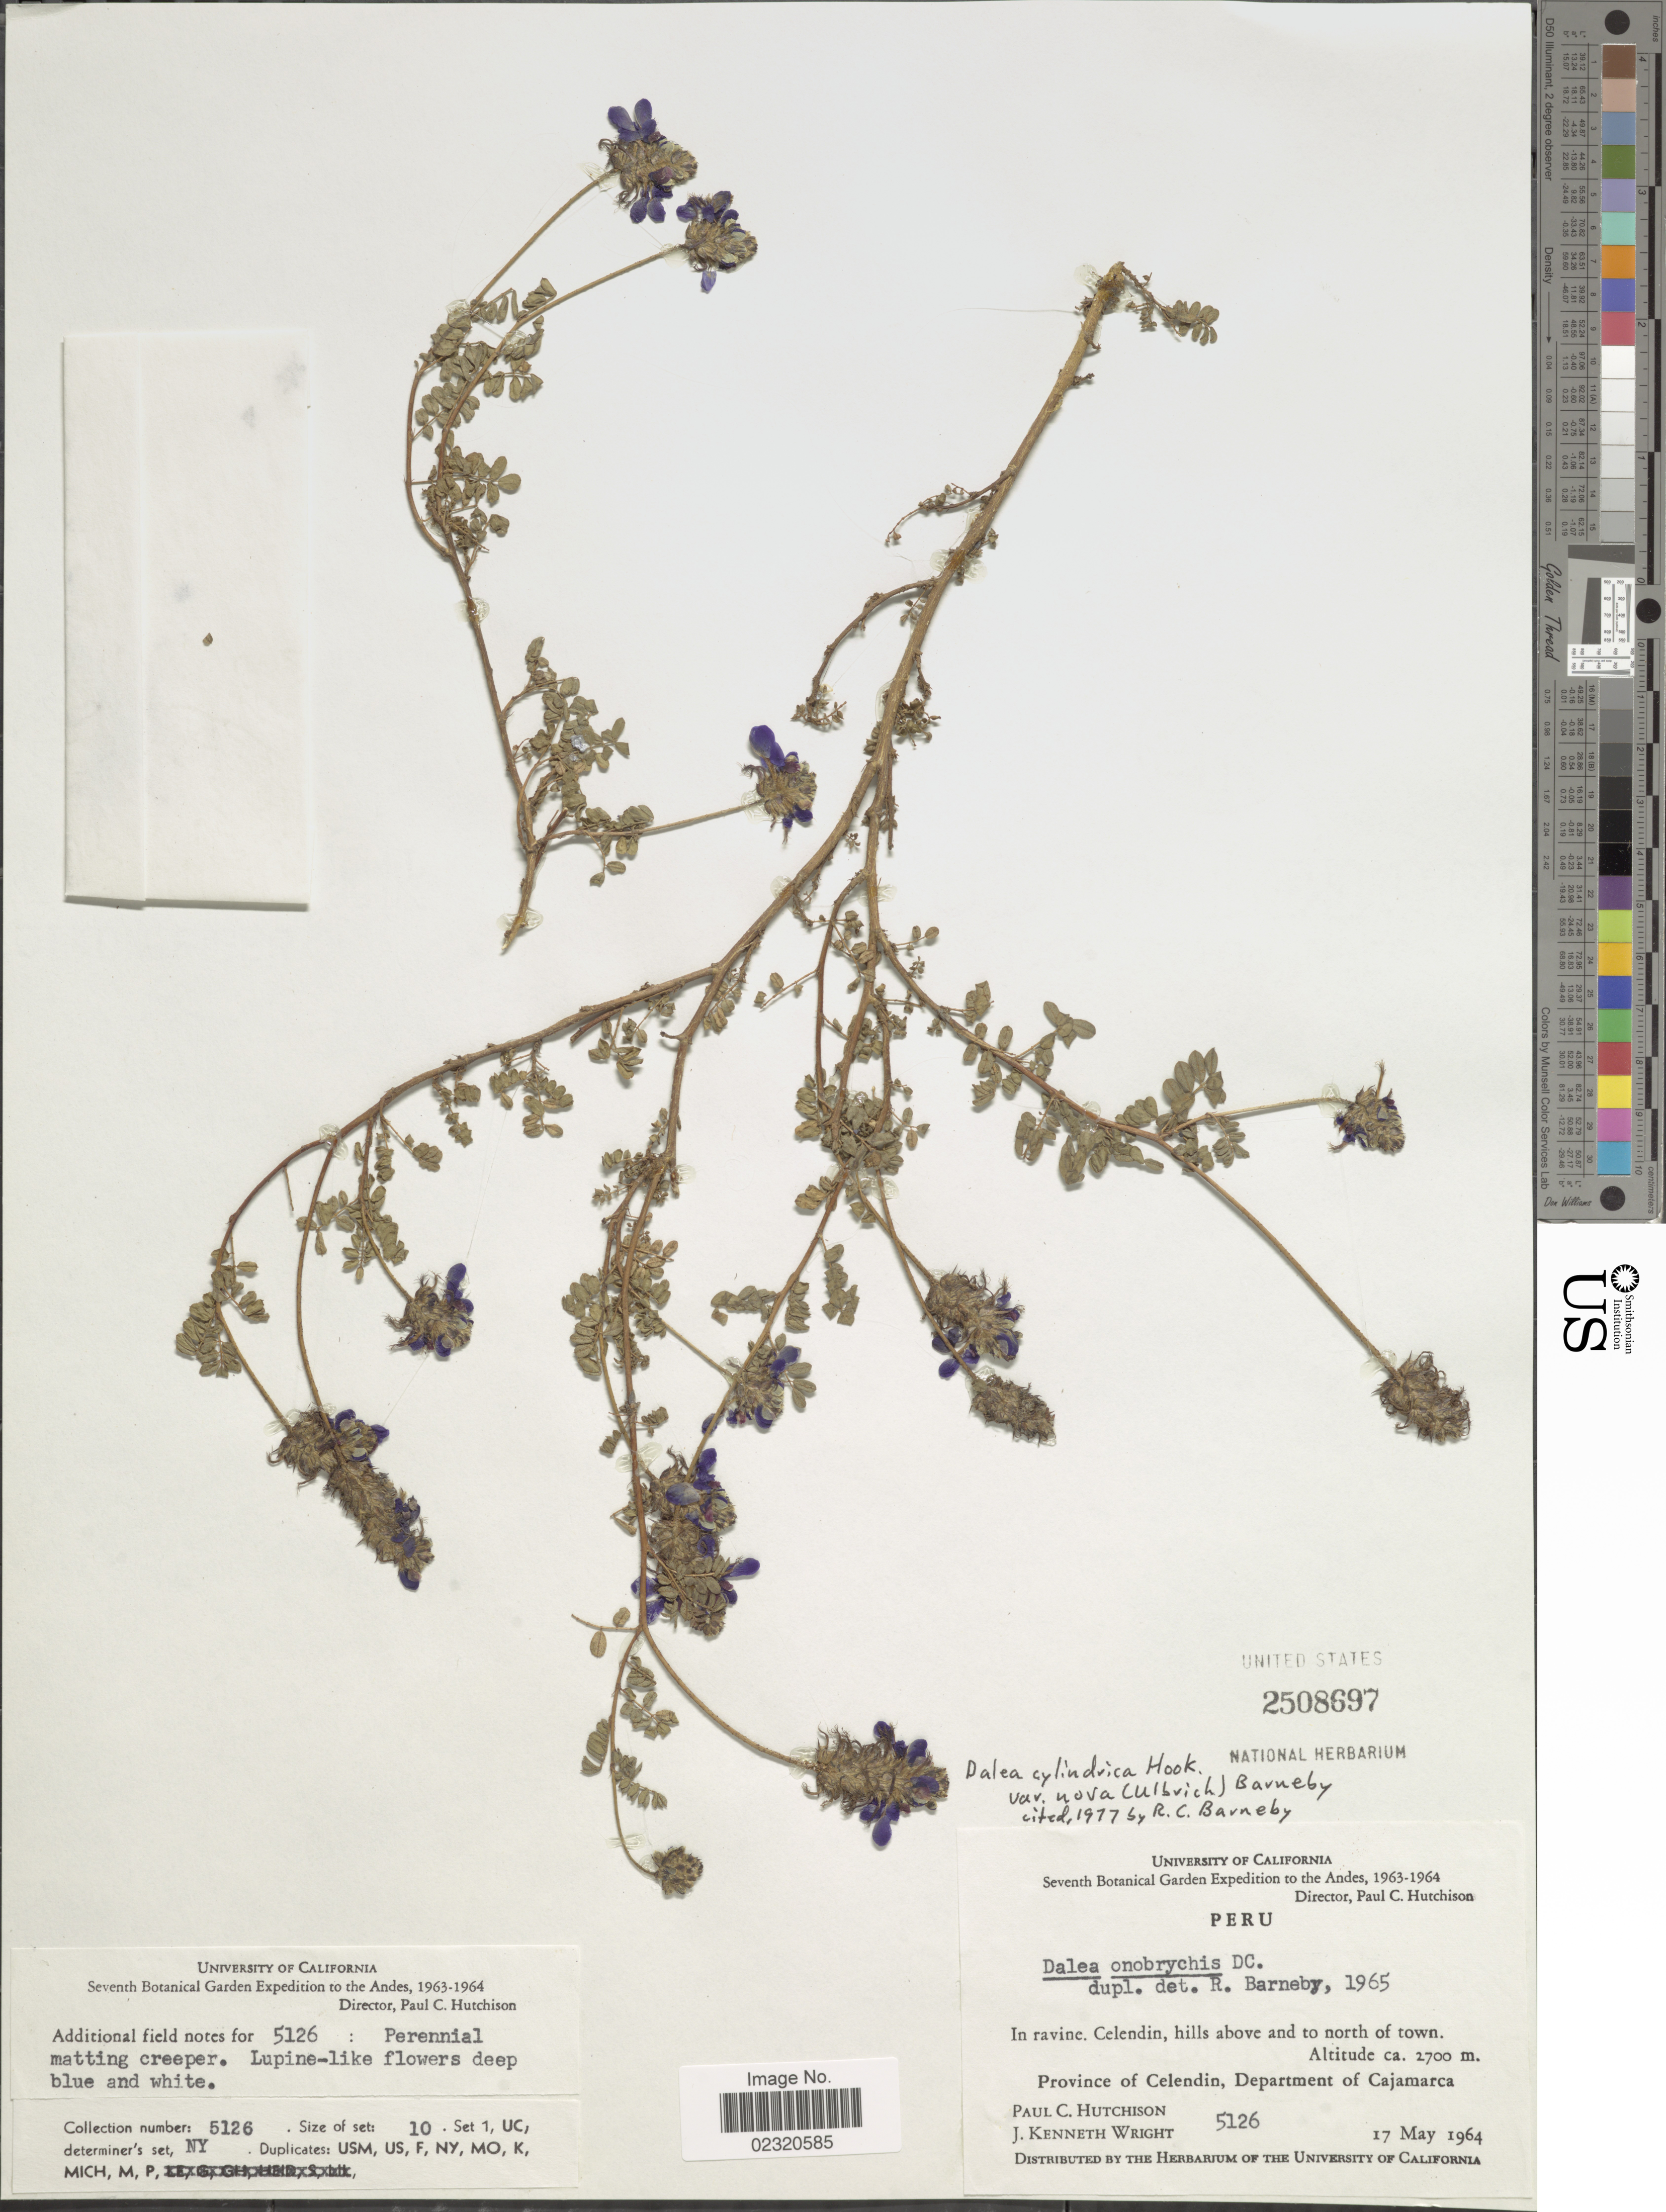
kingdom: Plantae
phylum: Tracheophyta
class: Magnoliopsida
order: Fabales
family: Fabaceae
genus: Dalea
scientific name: Dalea cylindrica var. nova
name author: (Ulbr.) Barneby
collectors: P. C. Hutchison & J. K. Wright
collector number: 5126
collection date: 1964-05-17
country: Peru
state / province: Cajamarca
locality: Andes, Celendin, hills above and to north of town, Province of Celendin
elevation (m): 2700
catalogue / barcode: US 2508697